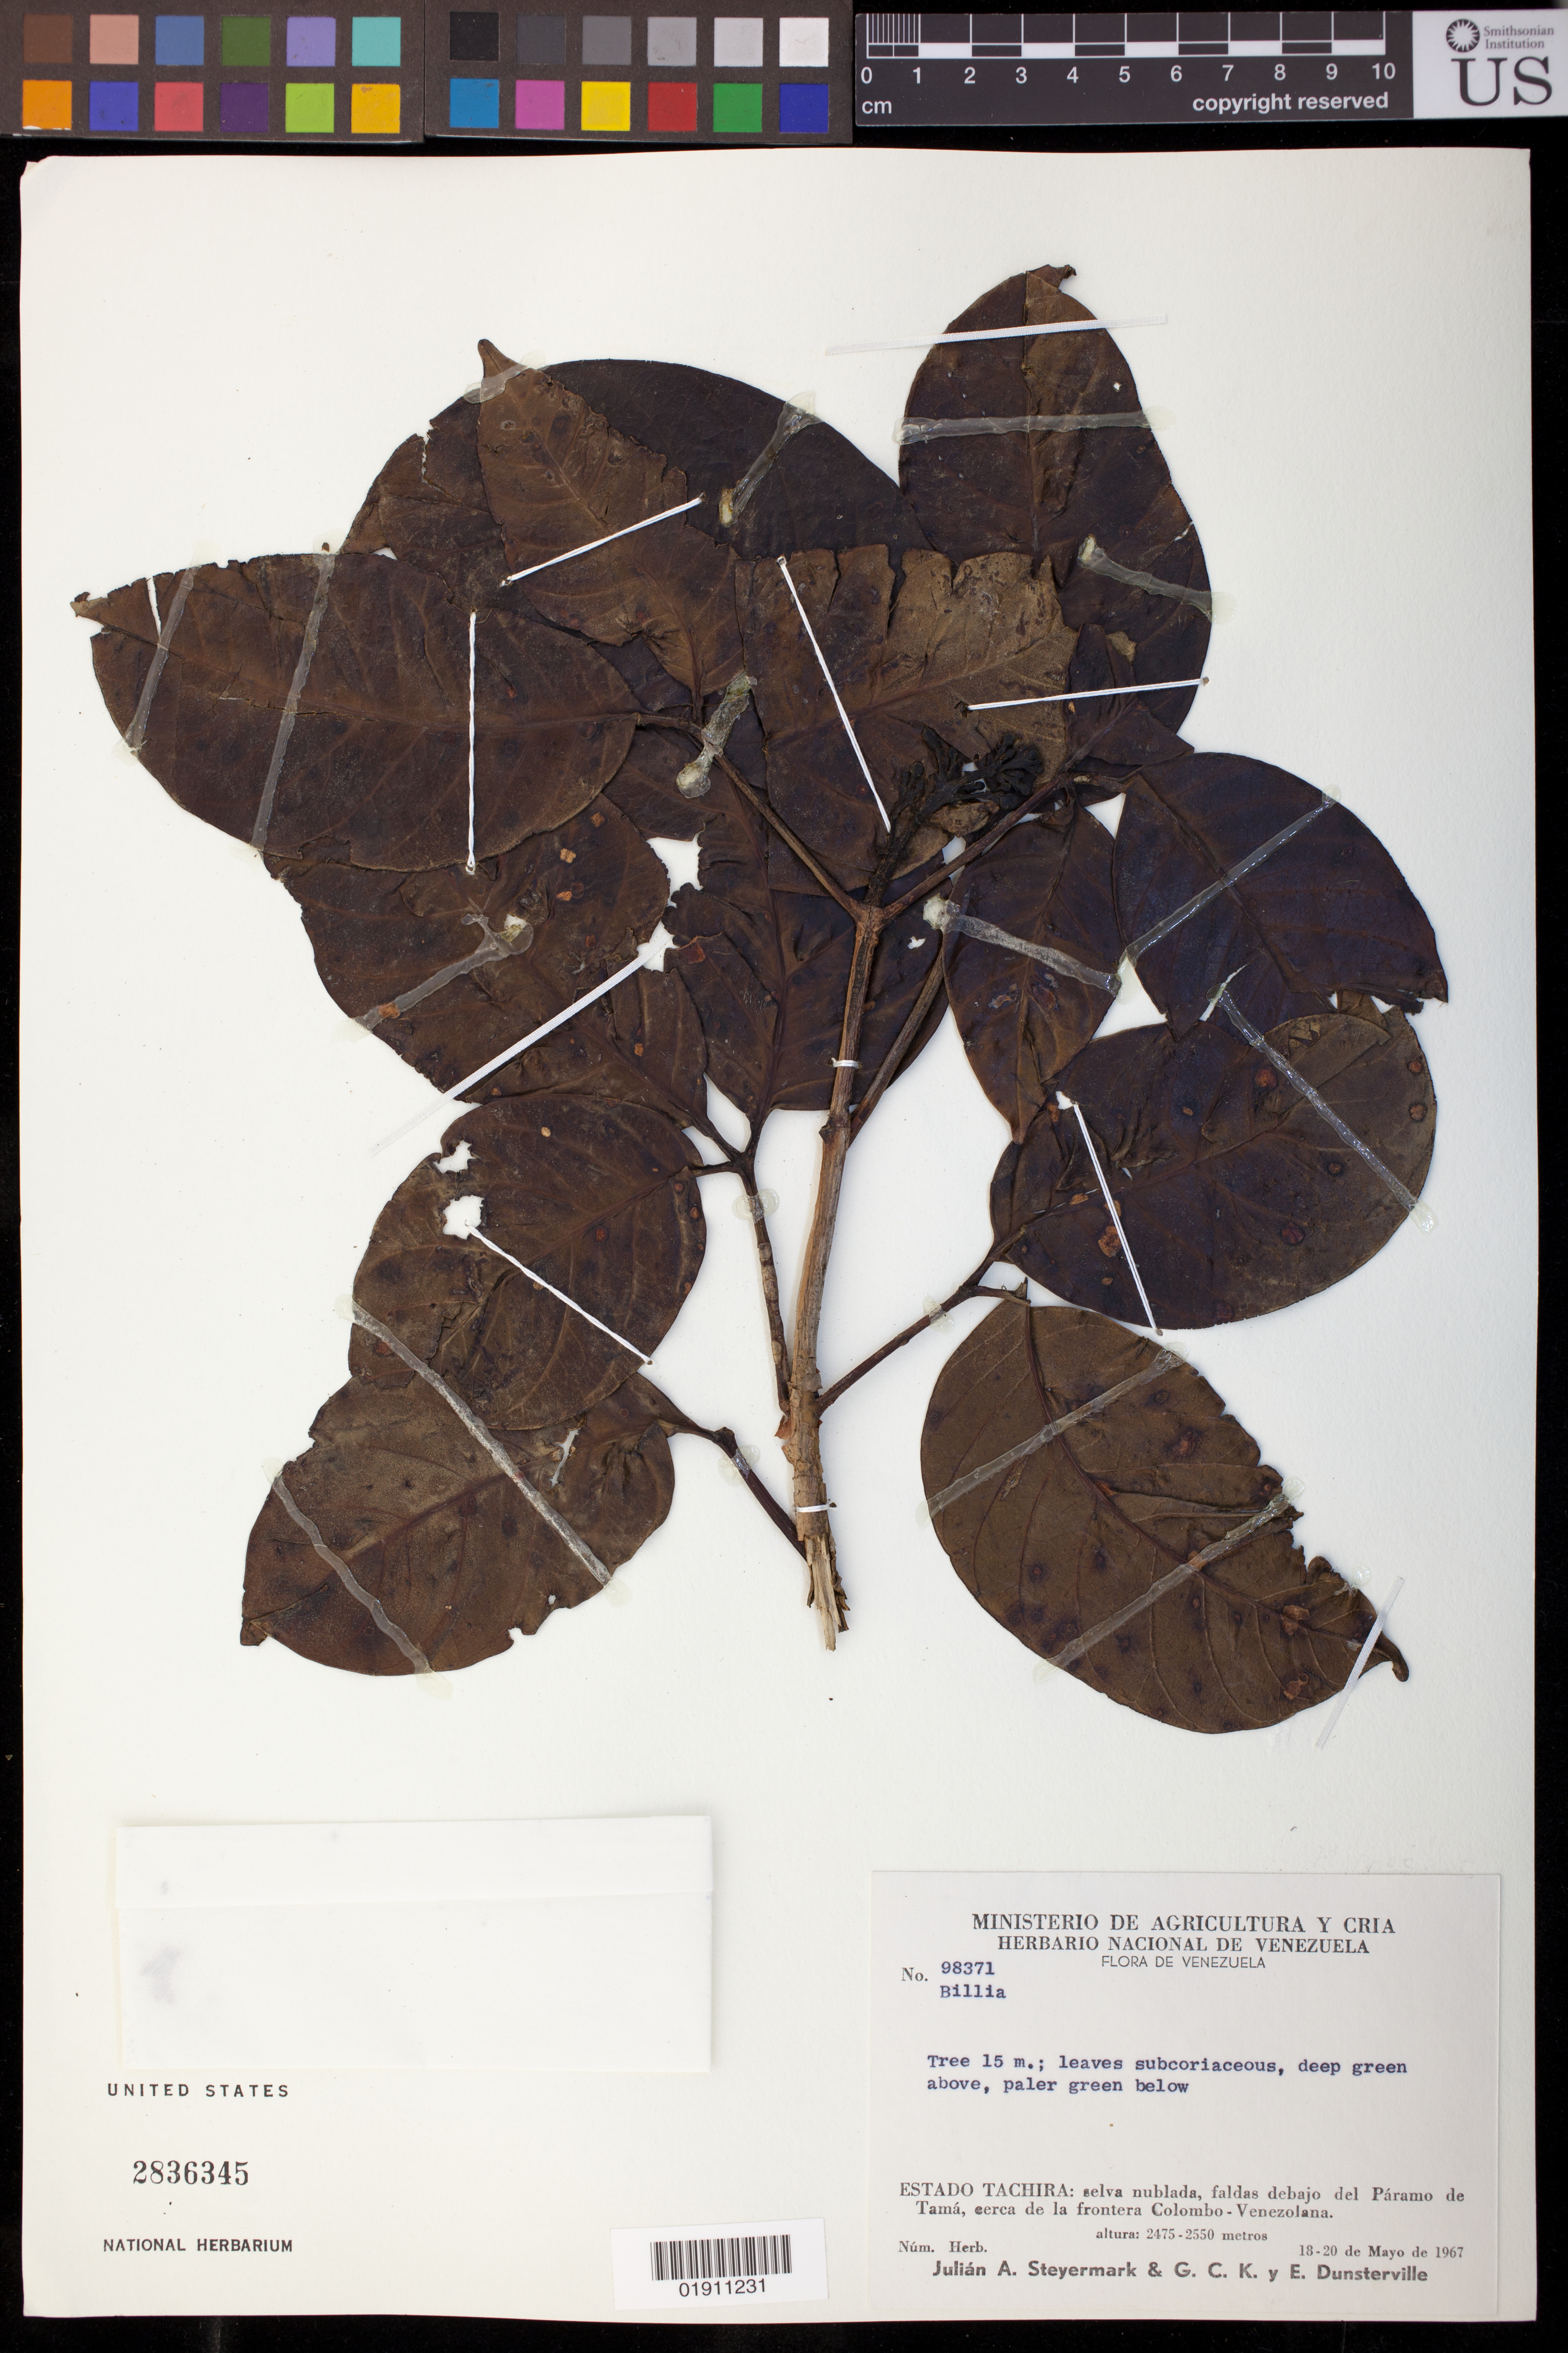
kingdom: Plantae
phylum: Tracheophyta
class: Magnoliopsida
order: Sapindales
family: Sapindaceae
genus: Billia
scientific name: Billia rosea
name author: (Planch. & Linden) C. Ulloa & P.M. Jørg.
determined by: Acevedo-Rodríguez, P., (BOT), Smithsonian Institution - National Museum of Natural History (UNITED STATES)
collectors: J. Steyermark, G. C. K. Dunsterville & E. Dunsterville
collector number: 98371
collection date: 1967-05-18/1967-05-20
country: Venezuela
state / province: Tachira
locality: selva nublada, faldas debajo del Páramo de Tamá, cerca de la frontera Colombo-Venezolana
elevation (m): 2475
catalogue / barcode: US 2836345